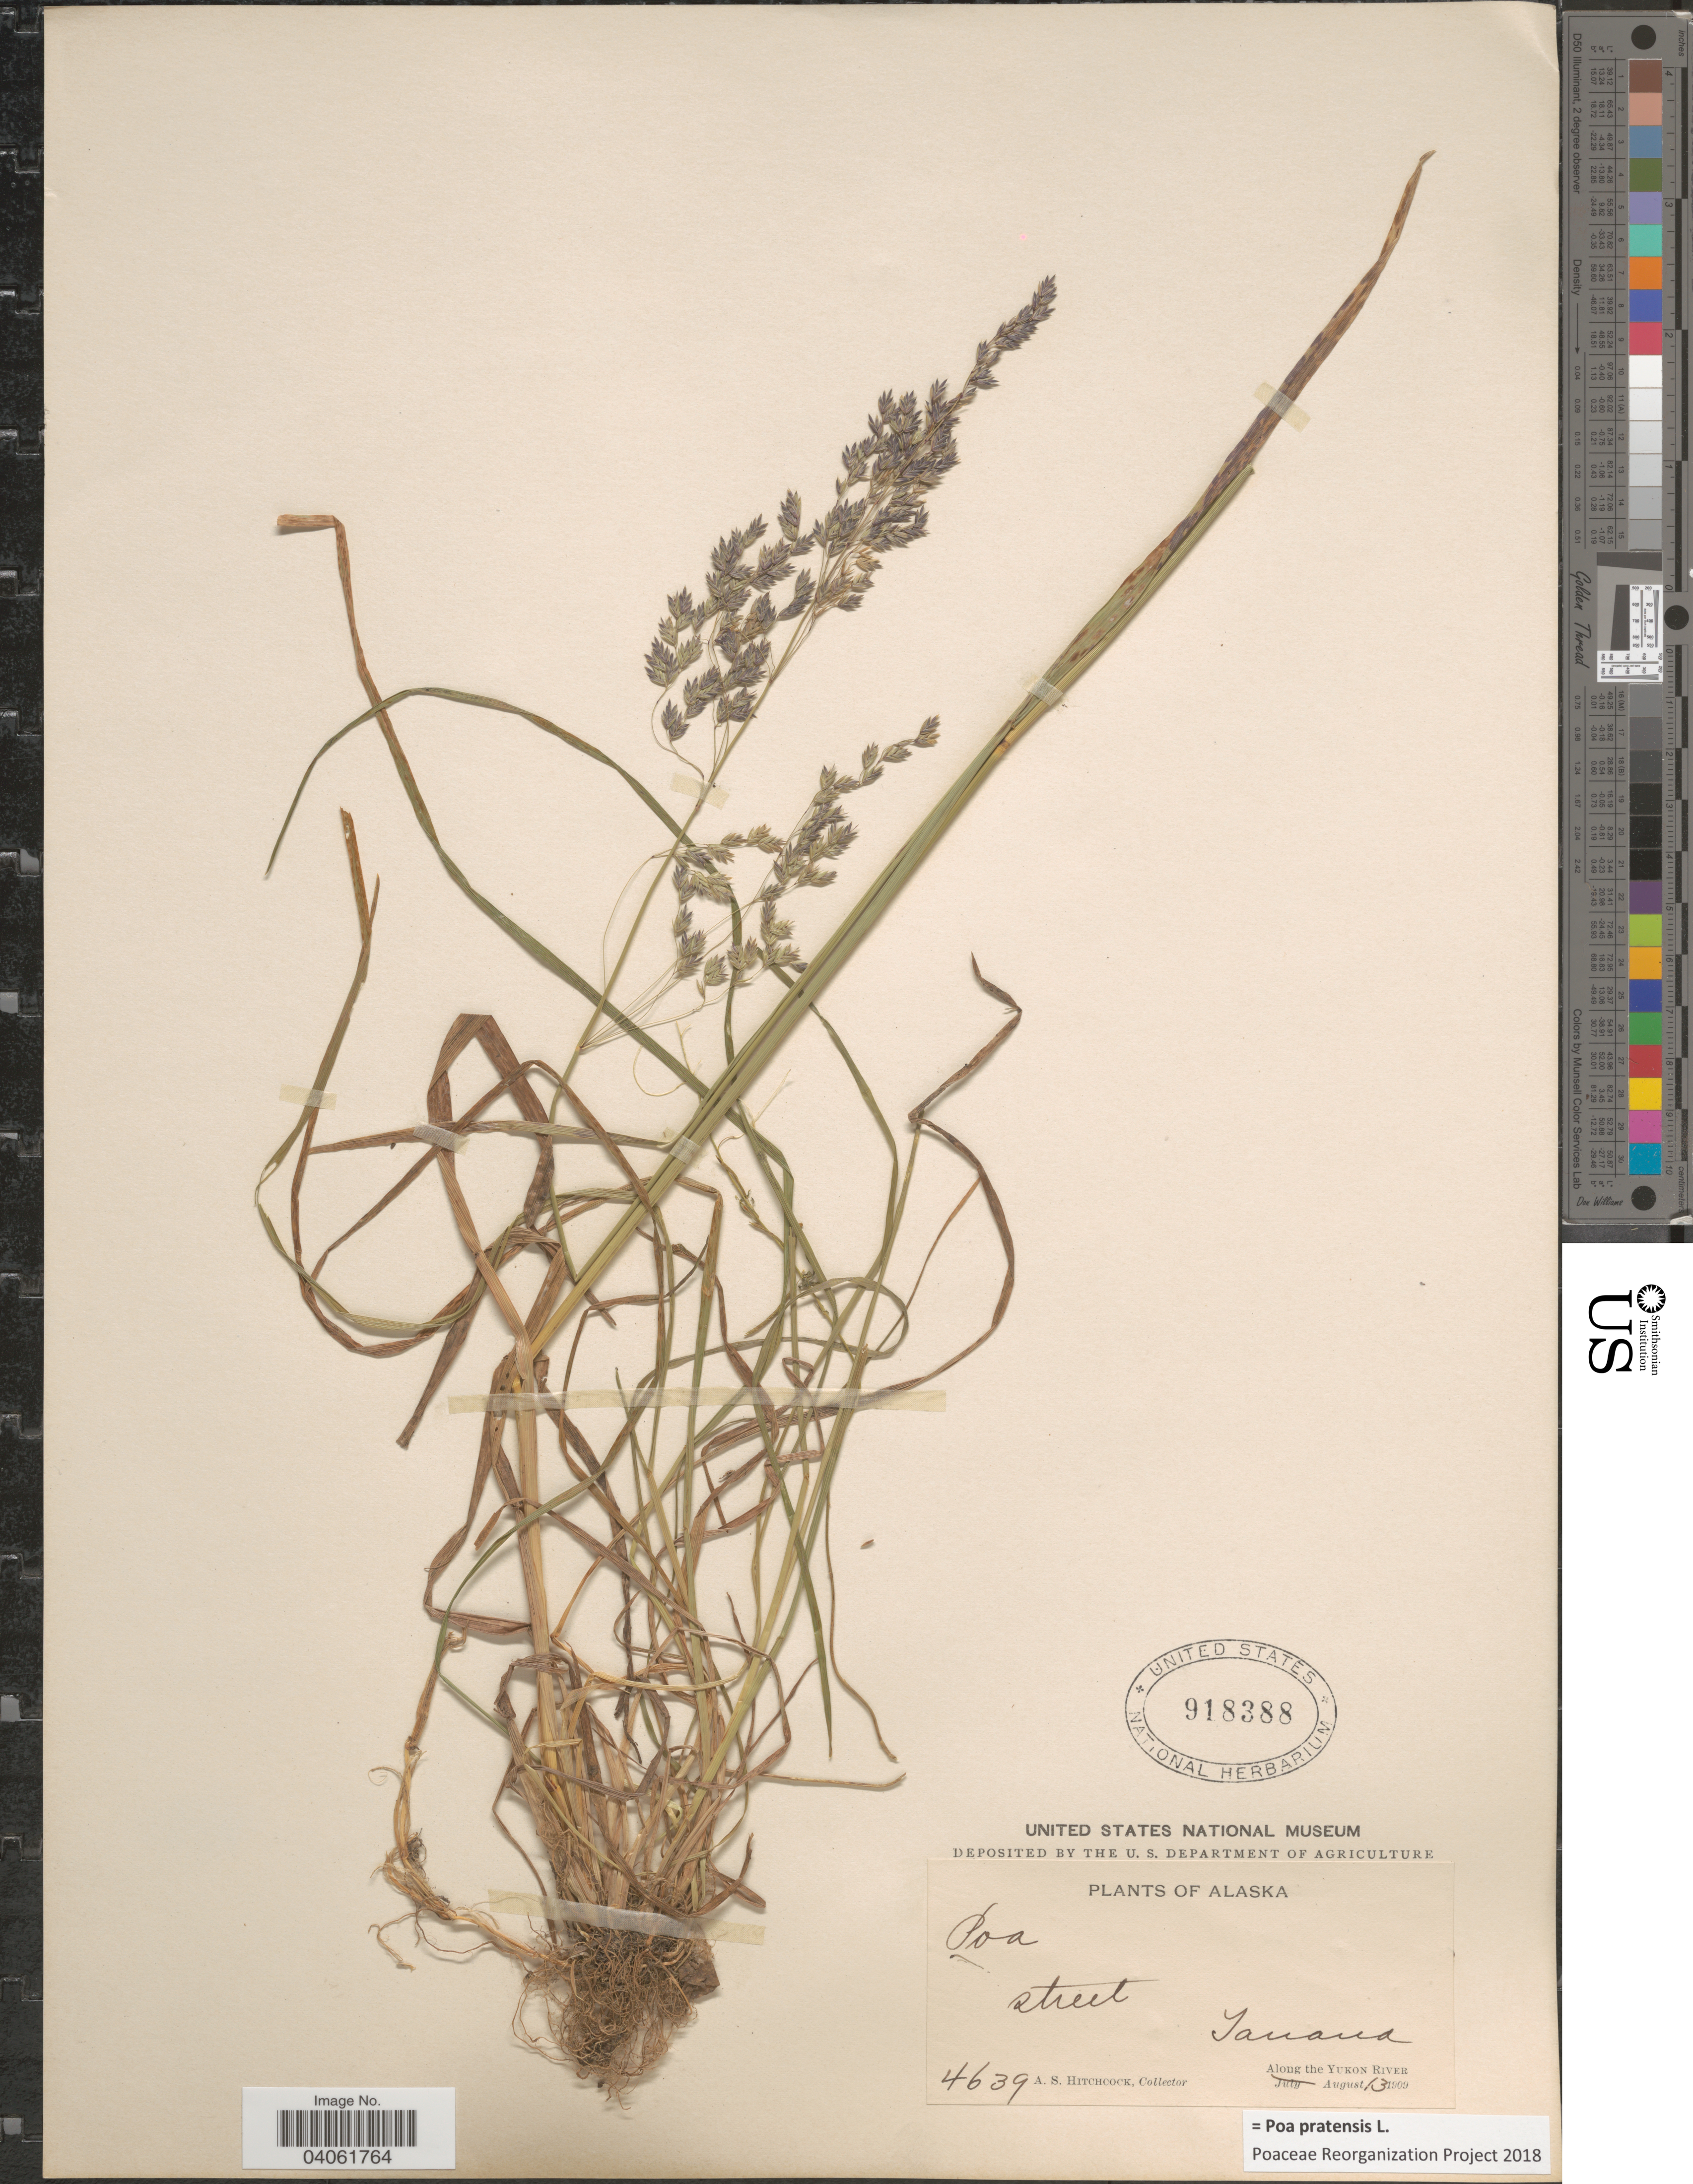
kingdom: Plantae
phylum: Tracheophyta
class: Liliopsida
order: Poales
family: Poaceae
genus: Poa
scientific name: Poa pratensis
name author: L.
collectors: A. S. Hitchcock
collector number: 4639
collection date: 1909-08-13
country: United States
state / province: Alaska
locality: Tanana. Along the Yukon River.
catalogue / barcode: US 918388